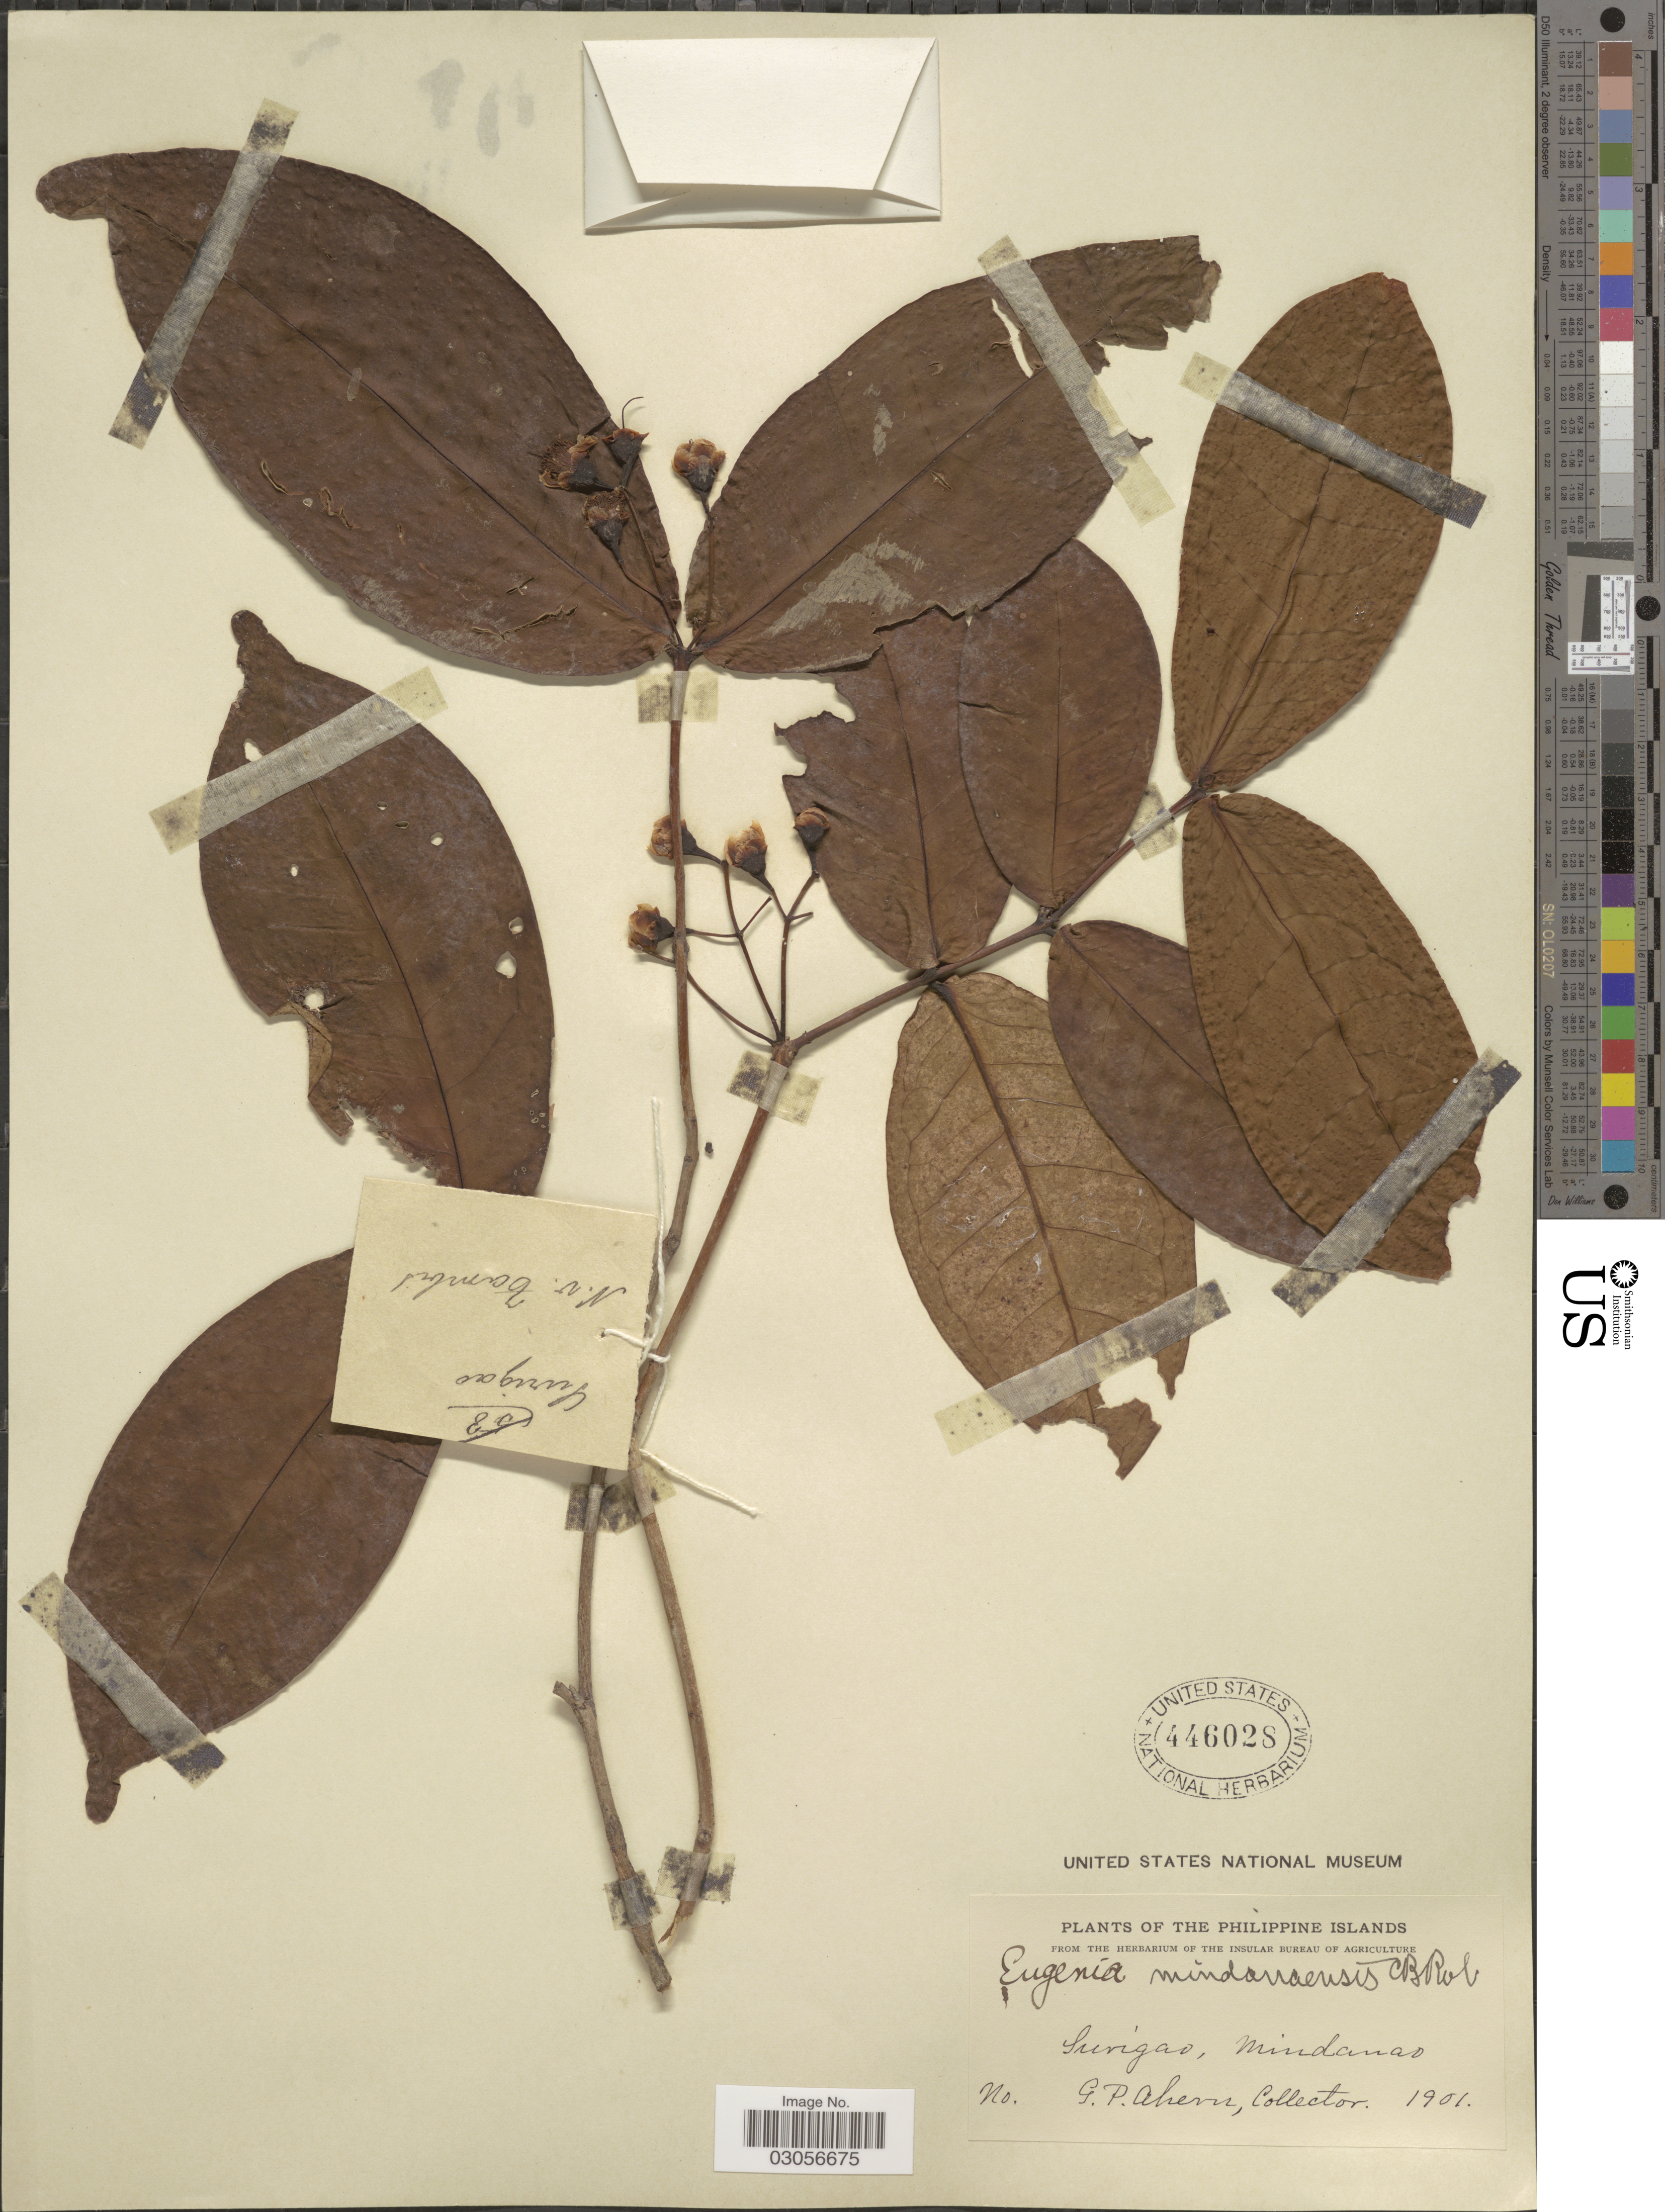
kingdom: Plantae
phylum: Tracheophyta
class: Magnoliopsida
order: Myrtales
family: Myrtaceae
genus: Syzygium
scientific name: Syzygium aqueum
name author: (Burm. f.) Altson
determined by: Strong, Mark T., (BOT), Smithsonian Institution - National Museum of Natural History (UNITED STATES)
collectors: G. Ahern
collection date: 1901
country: Philippines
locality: Philippine Islands. Surigao, Mindanao.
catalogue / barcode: US 446028